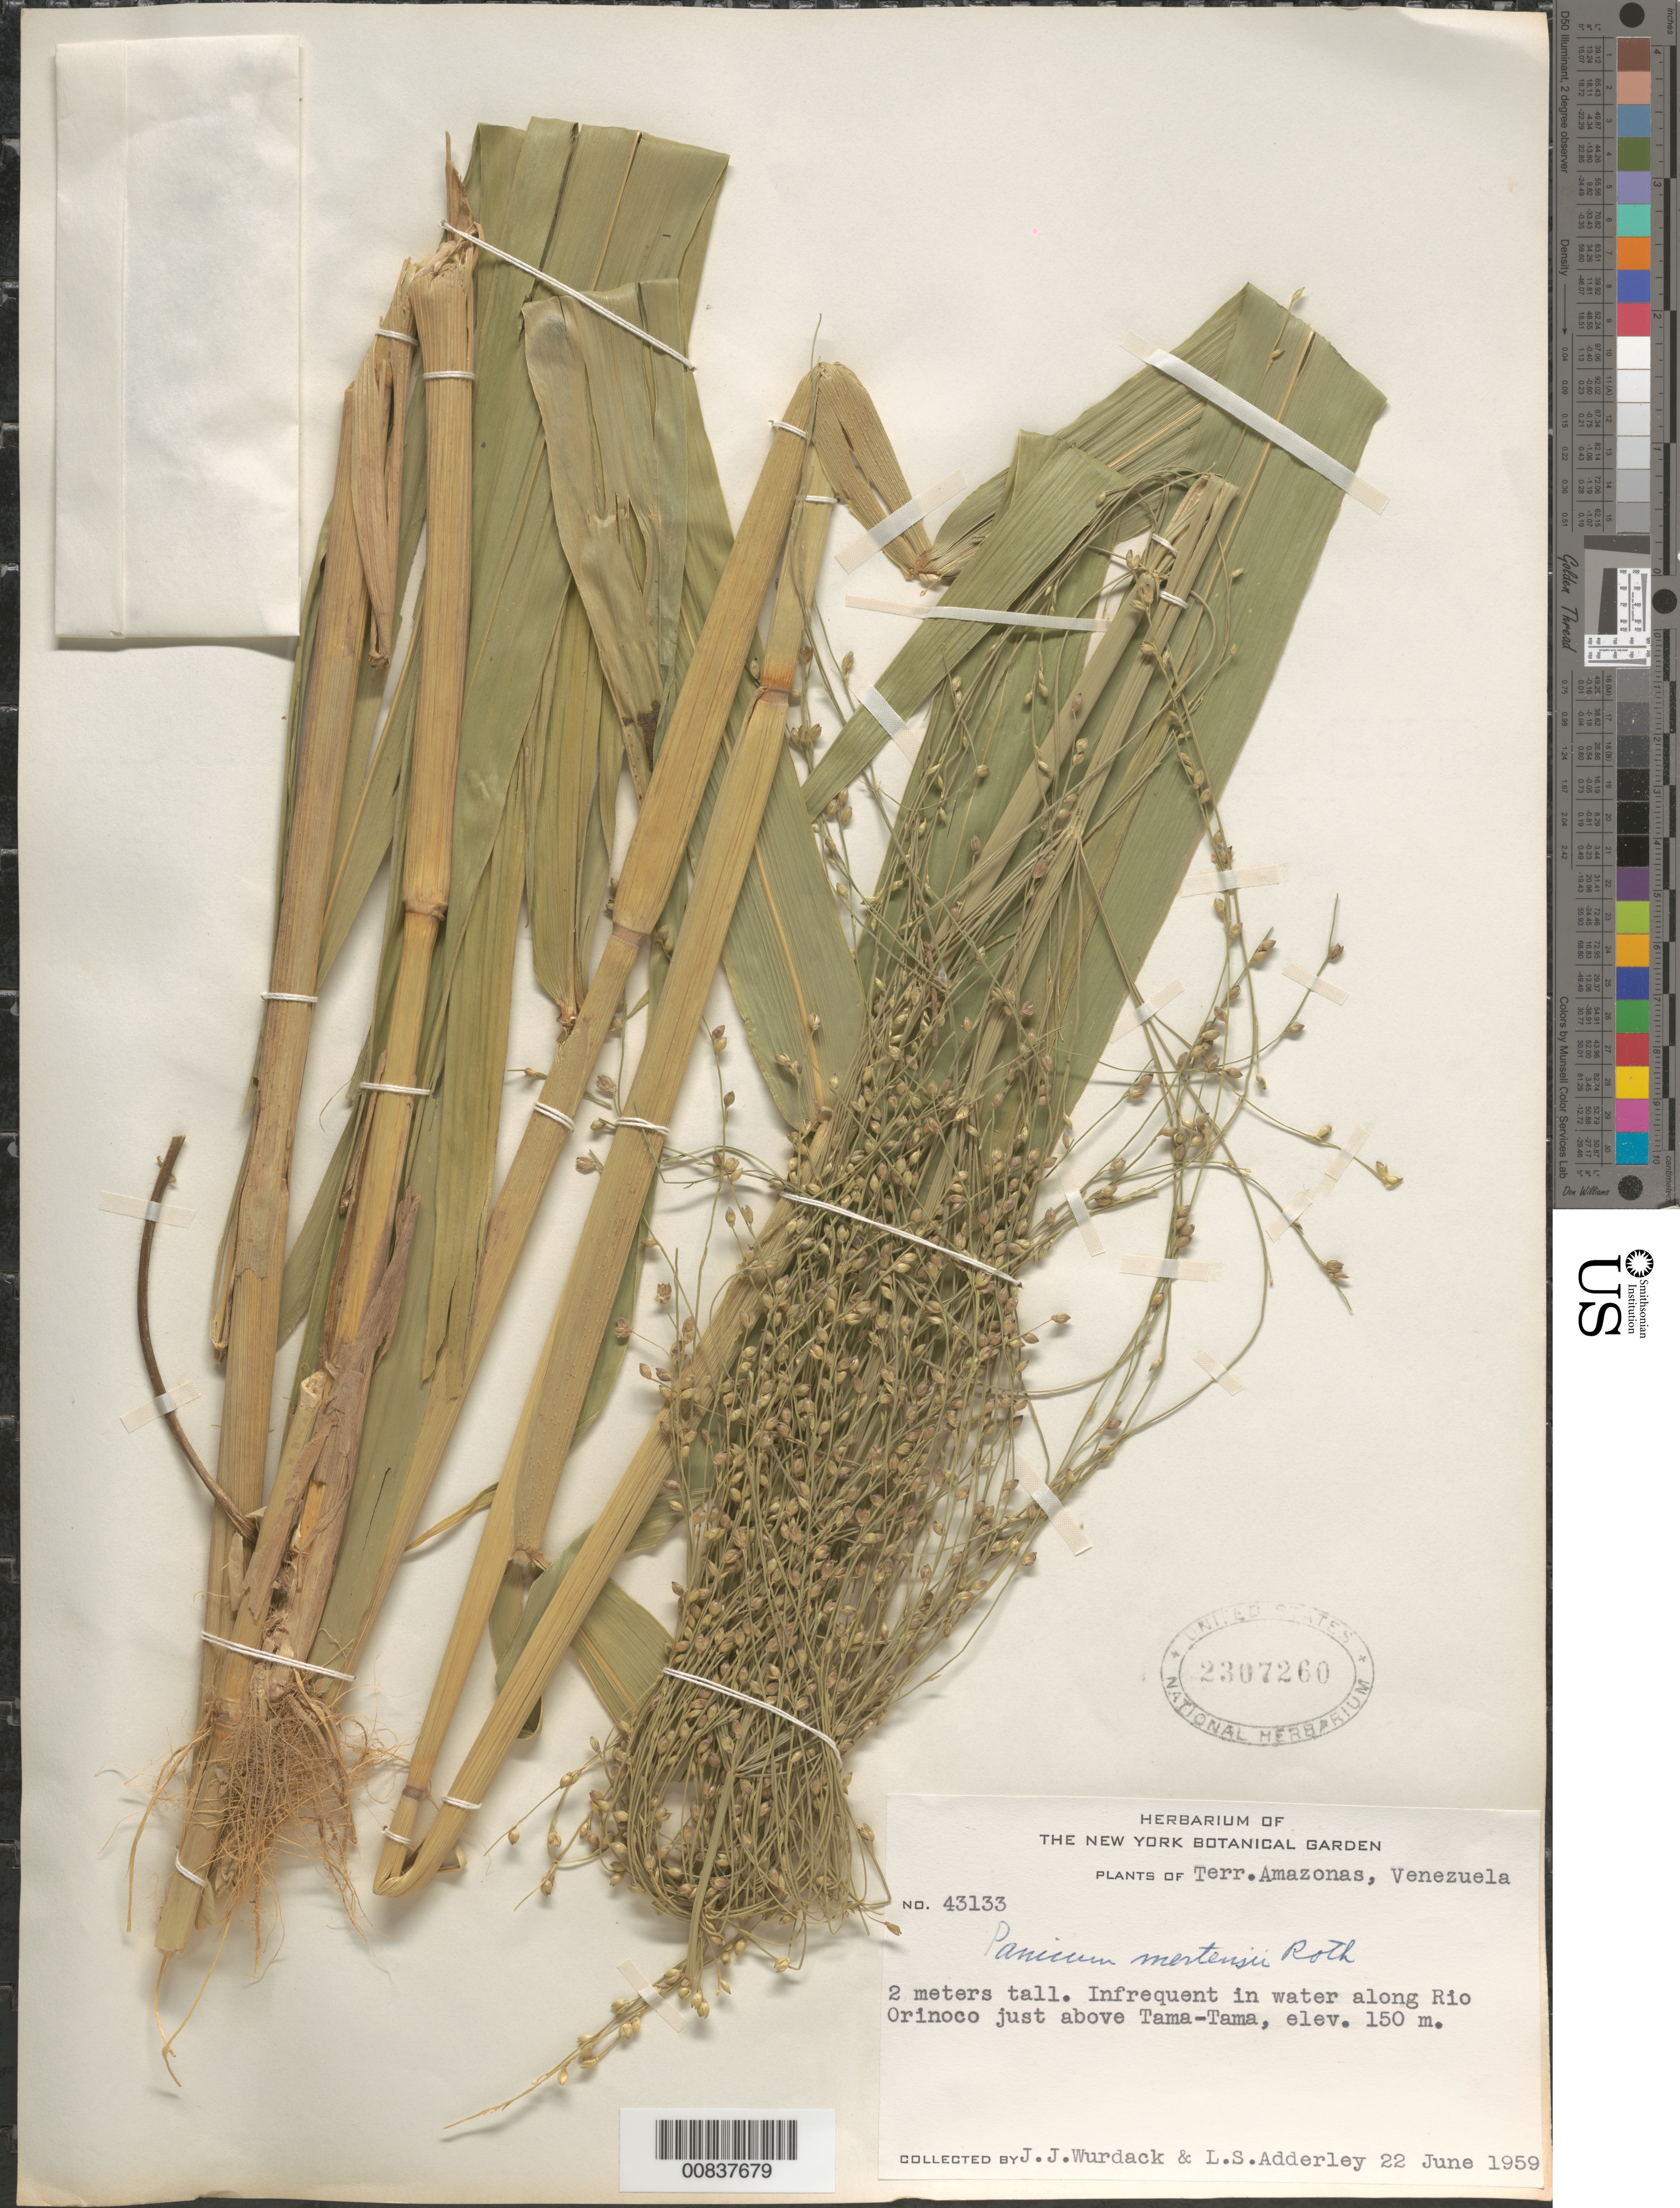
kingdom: Plantae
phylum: Tracheophyta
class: Liliopsida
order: Poales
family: Poaceae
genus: Stephostachys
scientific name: Stephostachys mertensii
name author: (Roth) Zuloaga & Marrone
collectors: J. J. Wurdack & L. S. Adderley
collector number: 43133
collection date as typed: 22-Jun-59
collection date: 1959-06-22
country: Venezuela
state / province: Amazonas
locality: Río Orinoco, Tama-Tama, just above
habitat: In water along river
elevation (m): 150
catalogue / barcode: US 2307260